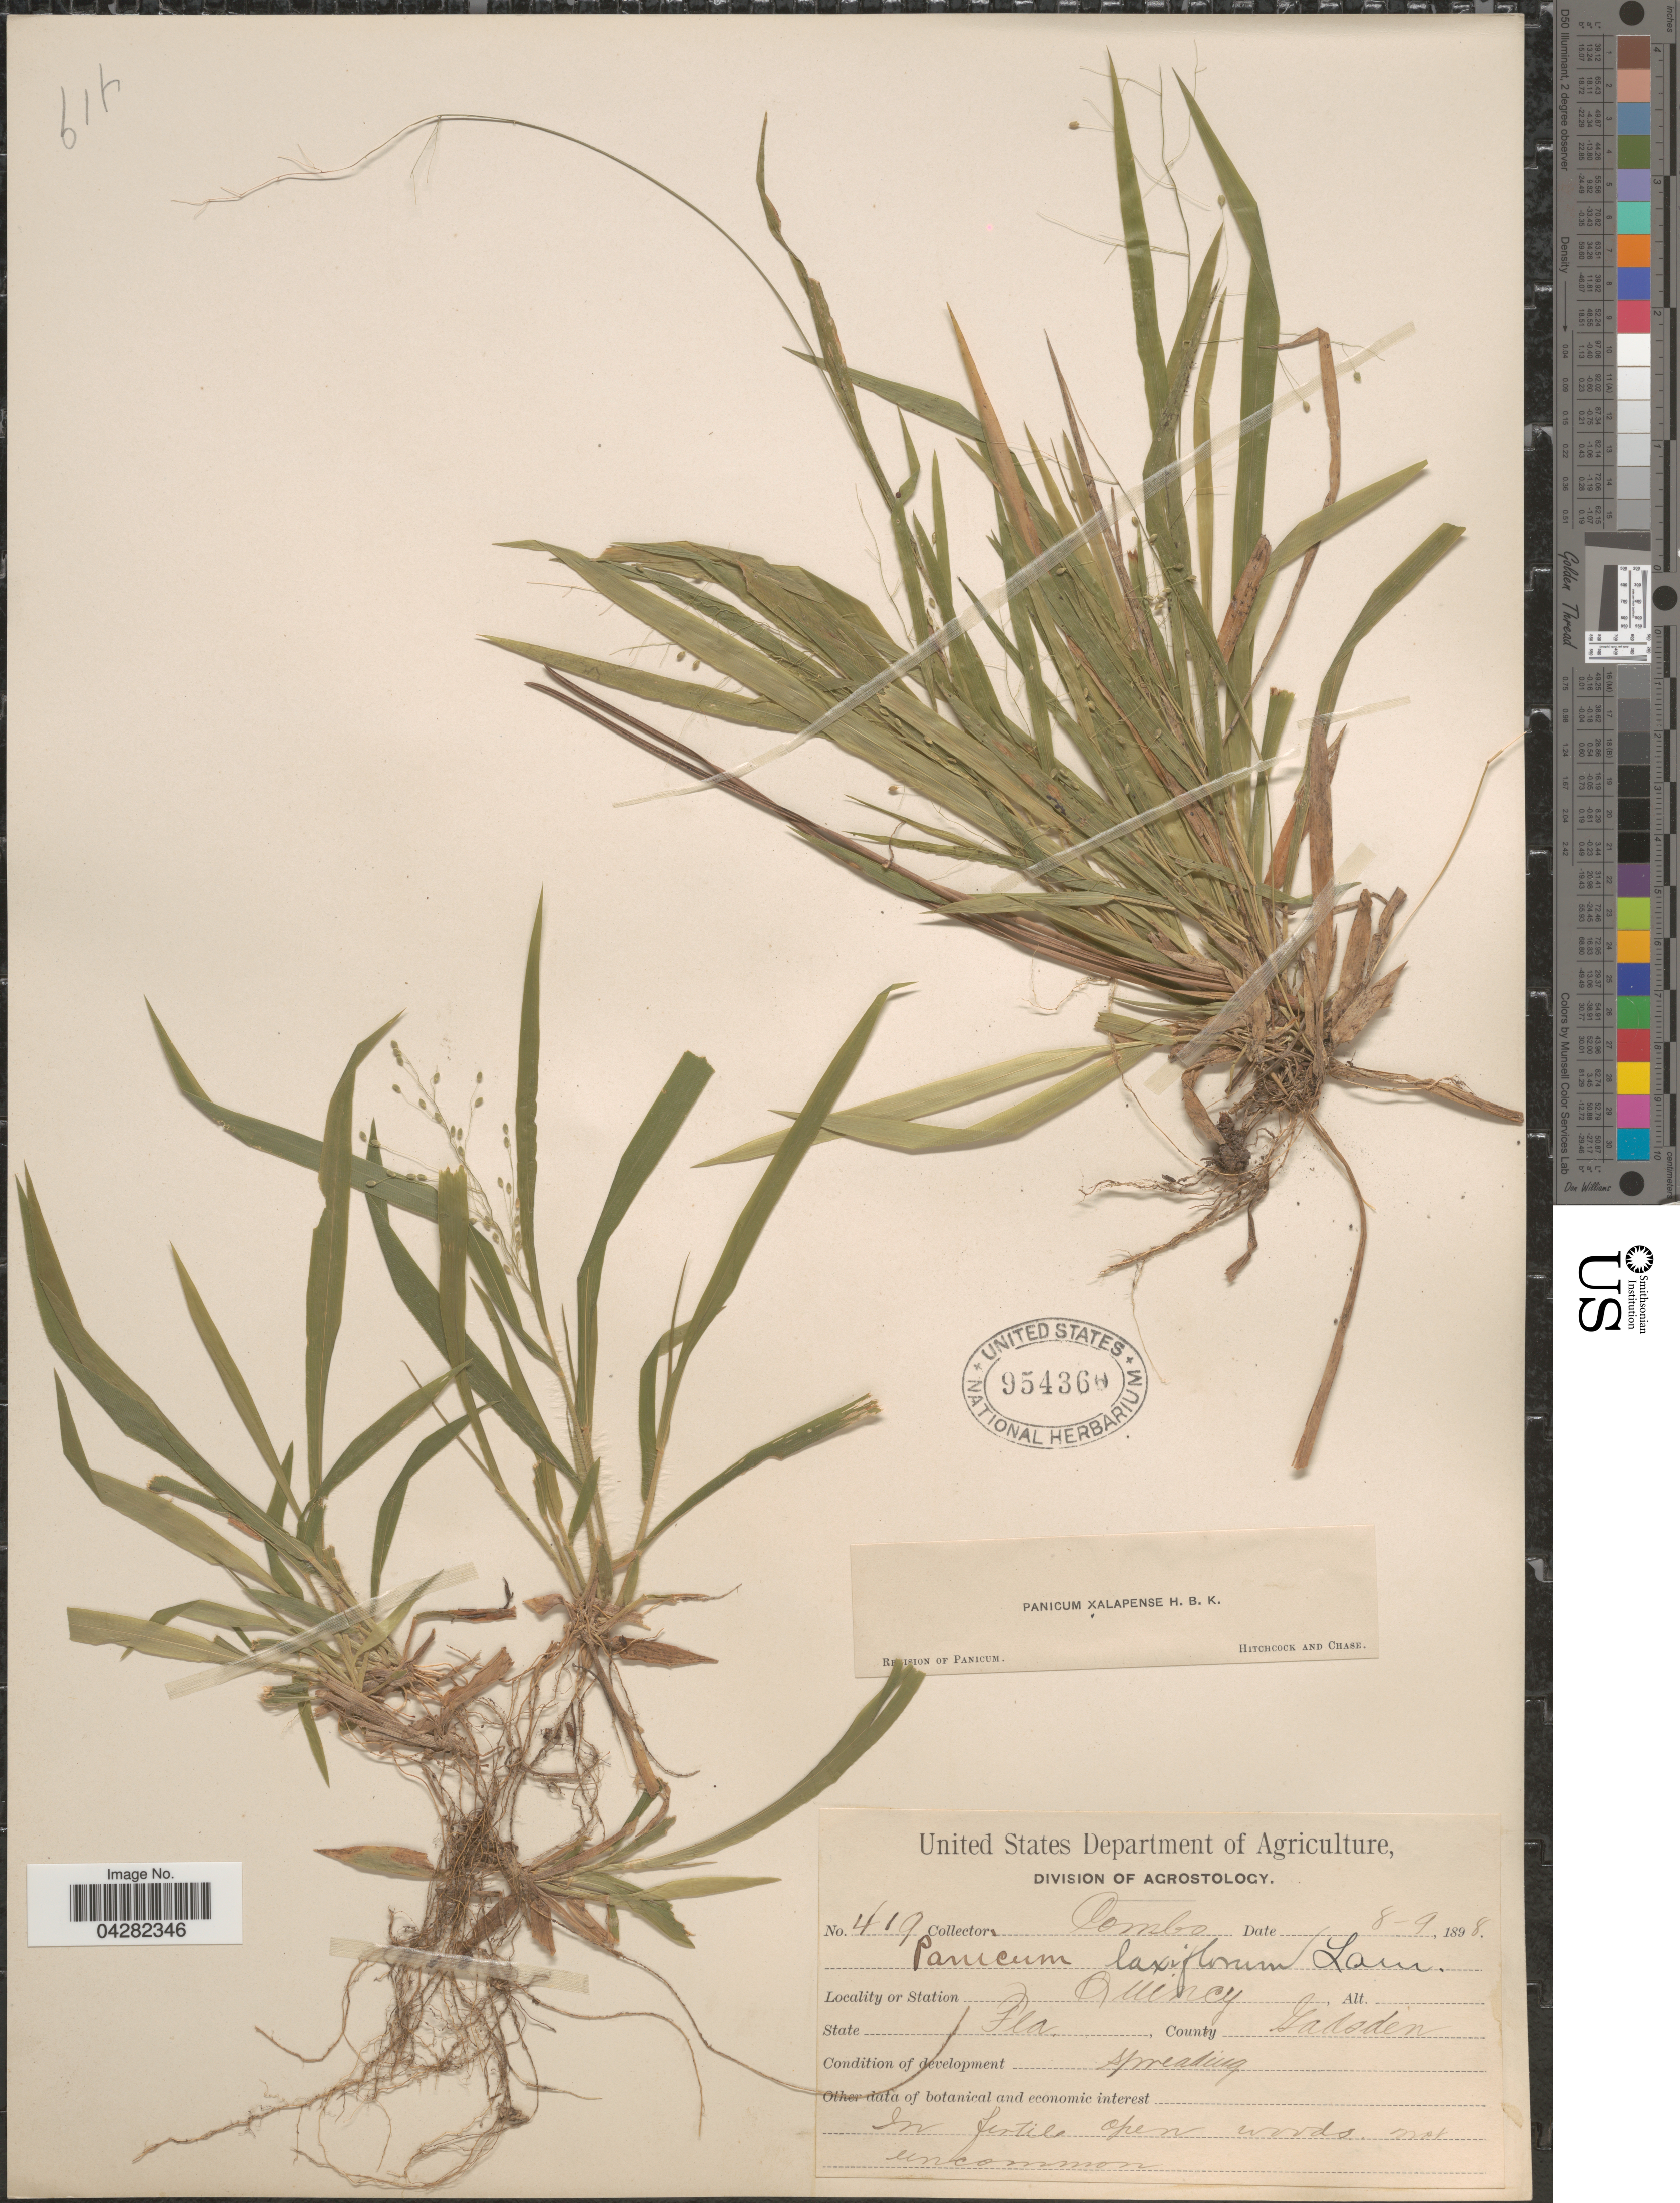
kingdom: Plantae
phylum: Tracheophyta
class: Liliopsida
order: Poales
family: Poaceae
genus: Dichanthelium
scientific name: Dichanthelium laxiflorum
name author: (Lam.) Gould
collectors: -. Combs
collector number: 419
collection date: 1898-08-09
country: United States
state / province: Florida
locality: Quincy. County Gadsden.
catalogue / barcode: US 954360